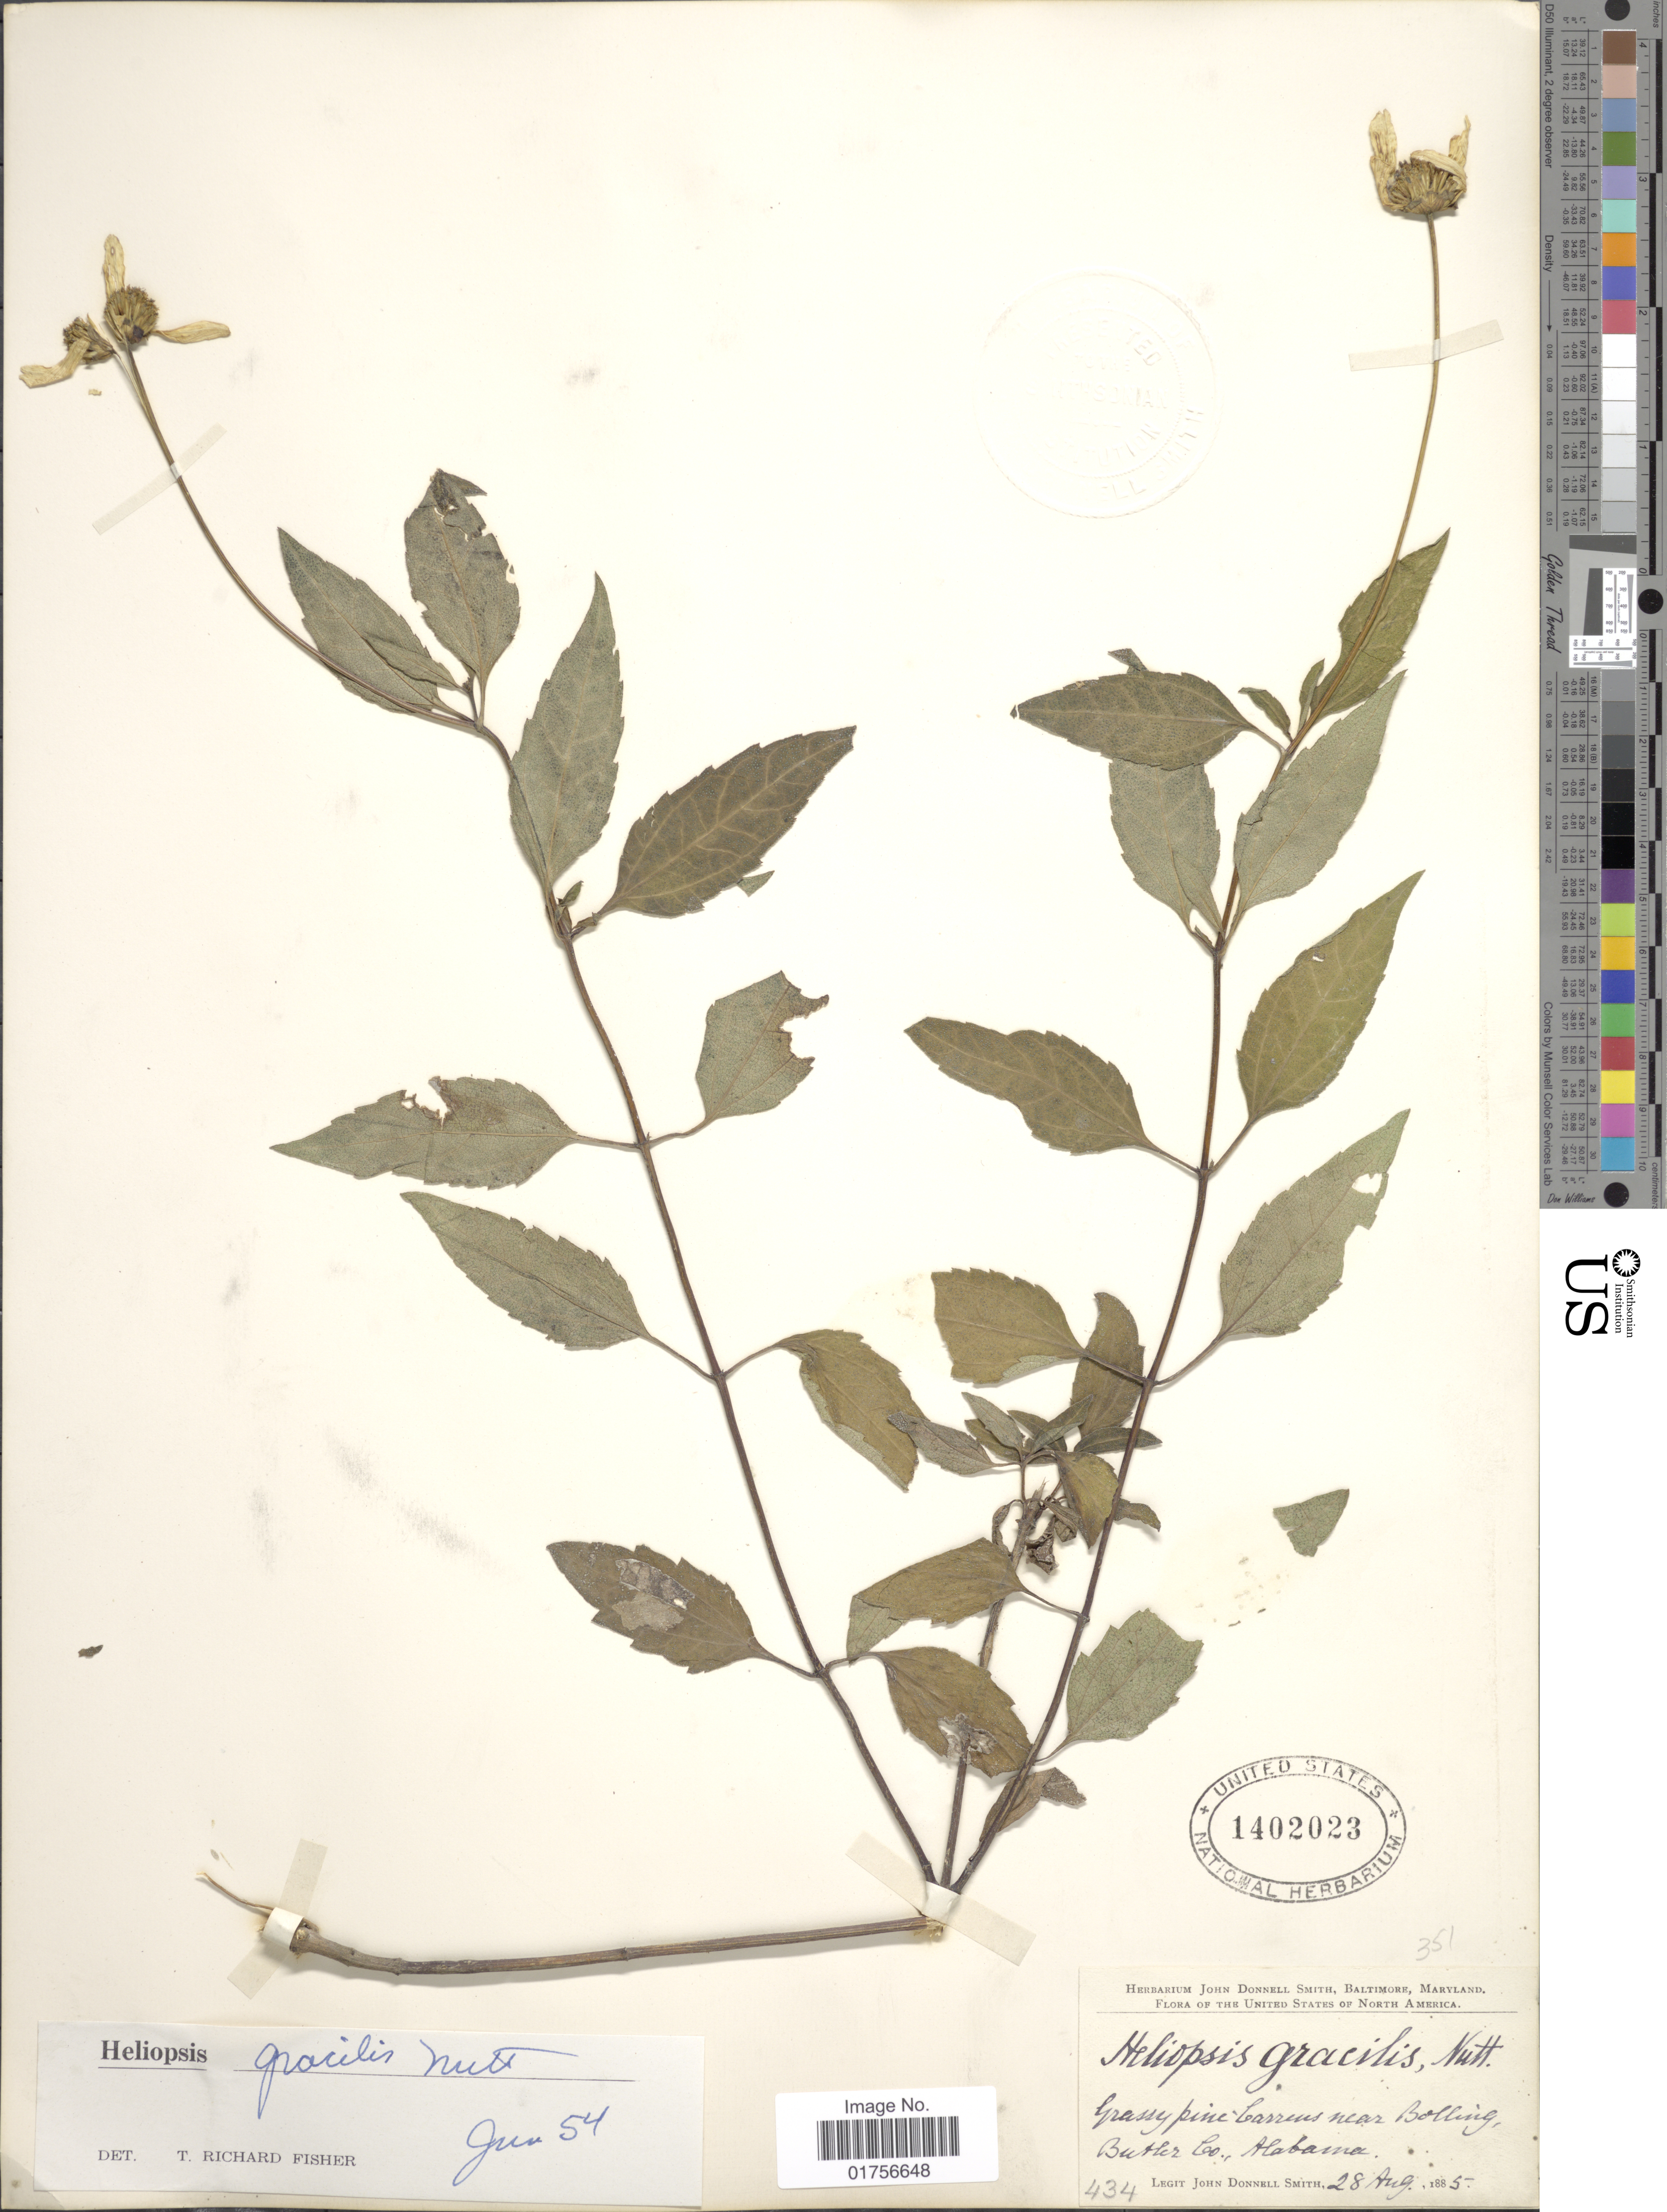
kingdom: Plantae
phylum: Tracheophyta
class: Magnoliopsida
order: Asterales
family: Asteraceae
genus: Heliopsis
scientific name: Heliopsis gracilis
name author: Nutt.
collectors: J. Donnell Smith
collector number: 434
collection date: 1885-08-28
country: United States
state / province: Alabama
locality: Grassy pine barrens near Bolling, Butler Co., Alabama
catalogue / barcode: US 1402023